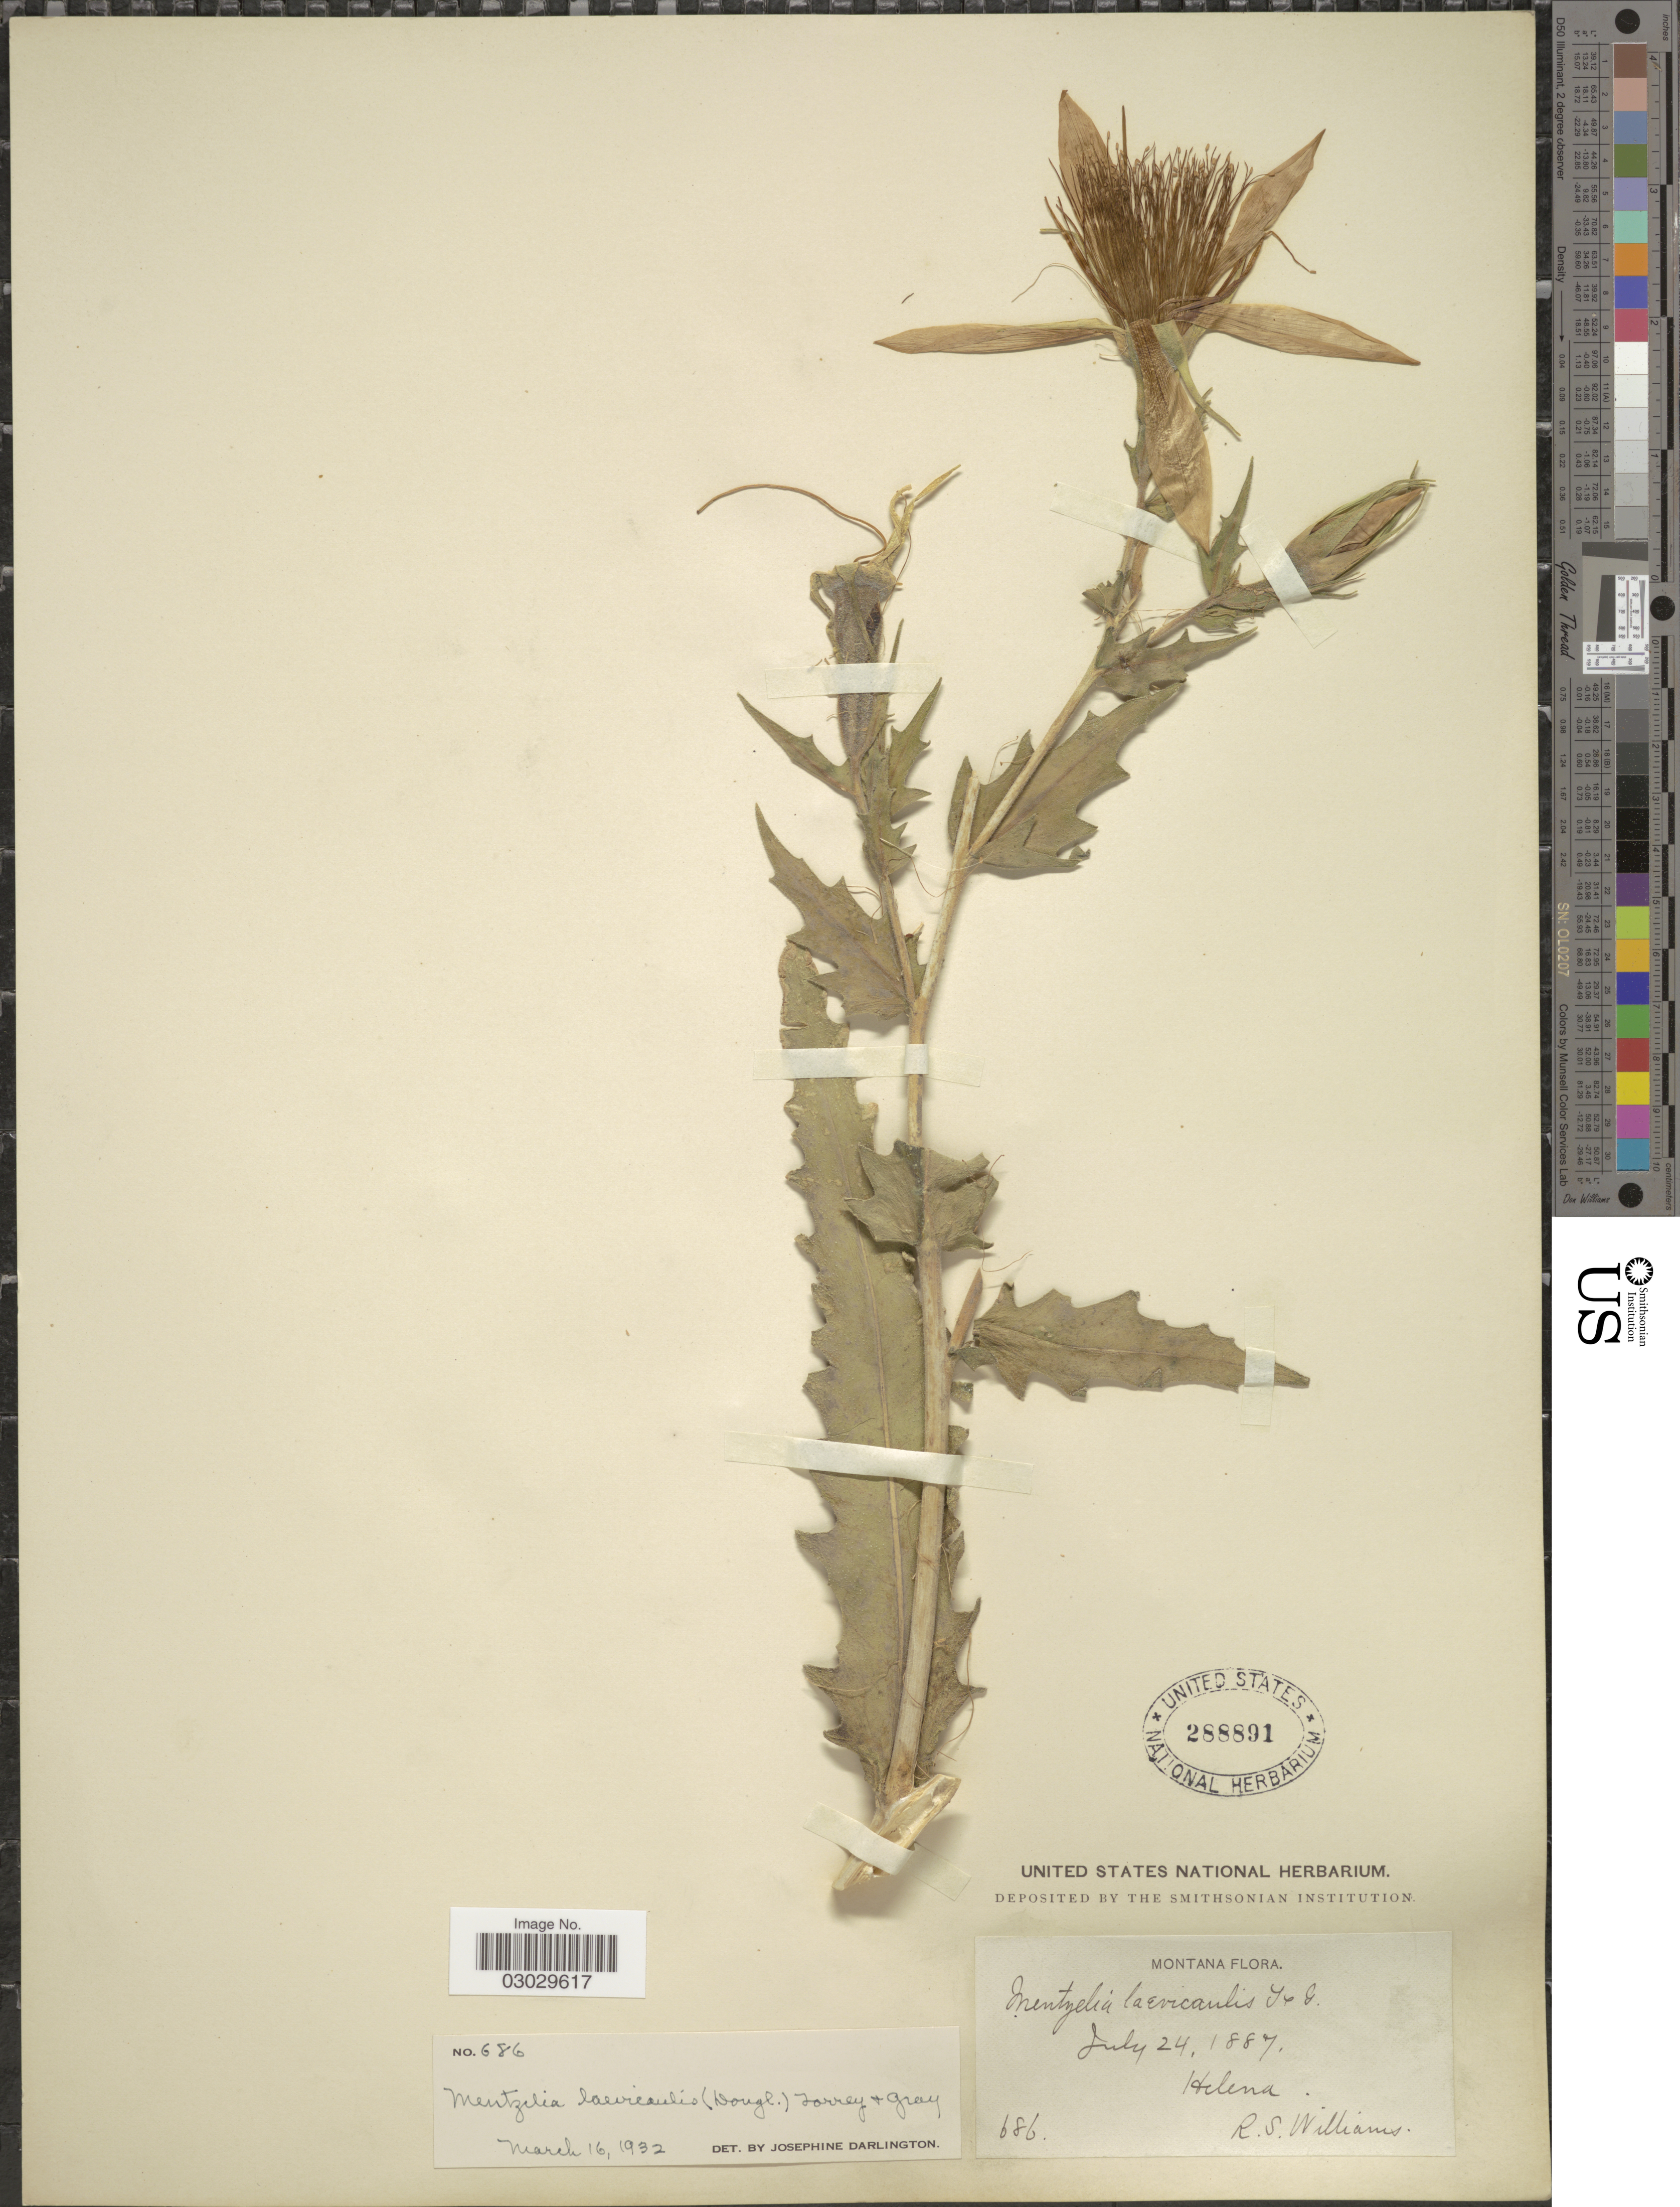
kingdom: Plantae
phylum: Tracheophyta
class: Magnoliopsida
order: Cornales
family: Loasaceae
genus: Mentzelia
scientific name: Mentzelia laevicaulis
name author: (Douglas ex Hook.) Torr. & A. Gray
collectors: R. S. Williams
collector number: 686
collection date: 1887-07-24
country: United States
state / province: Montana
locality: Helena.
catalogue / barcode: US 288891